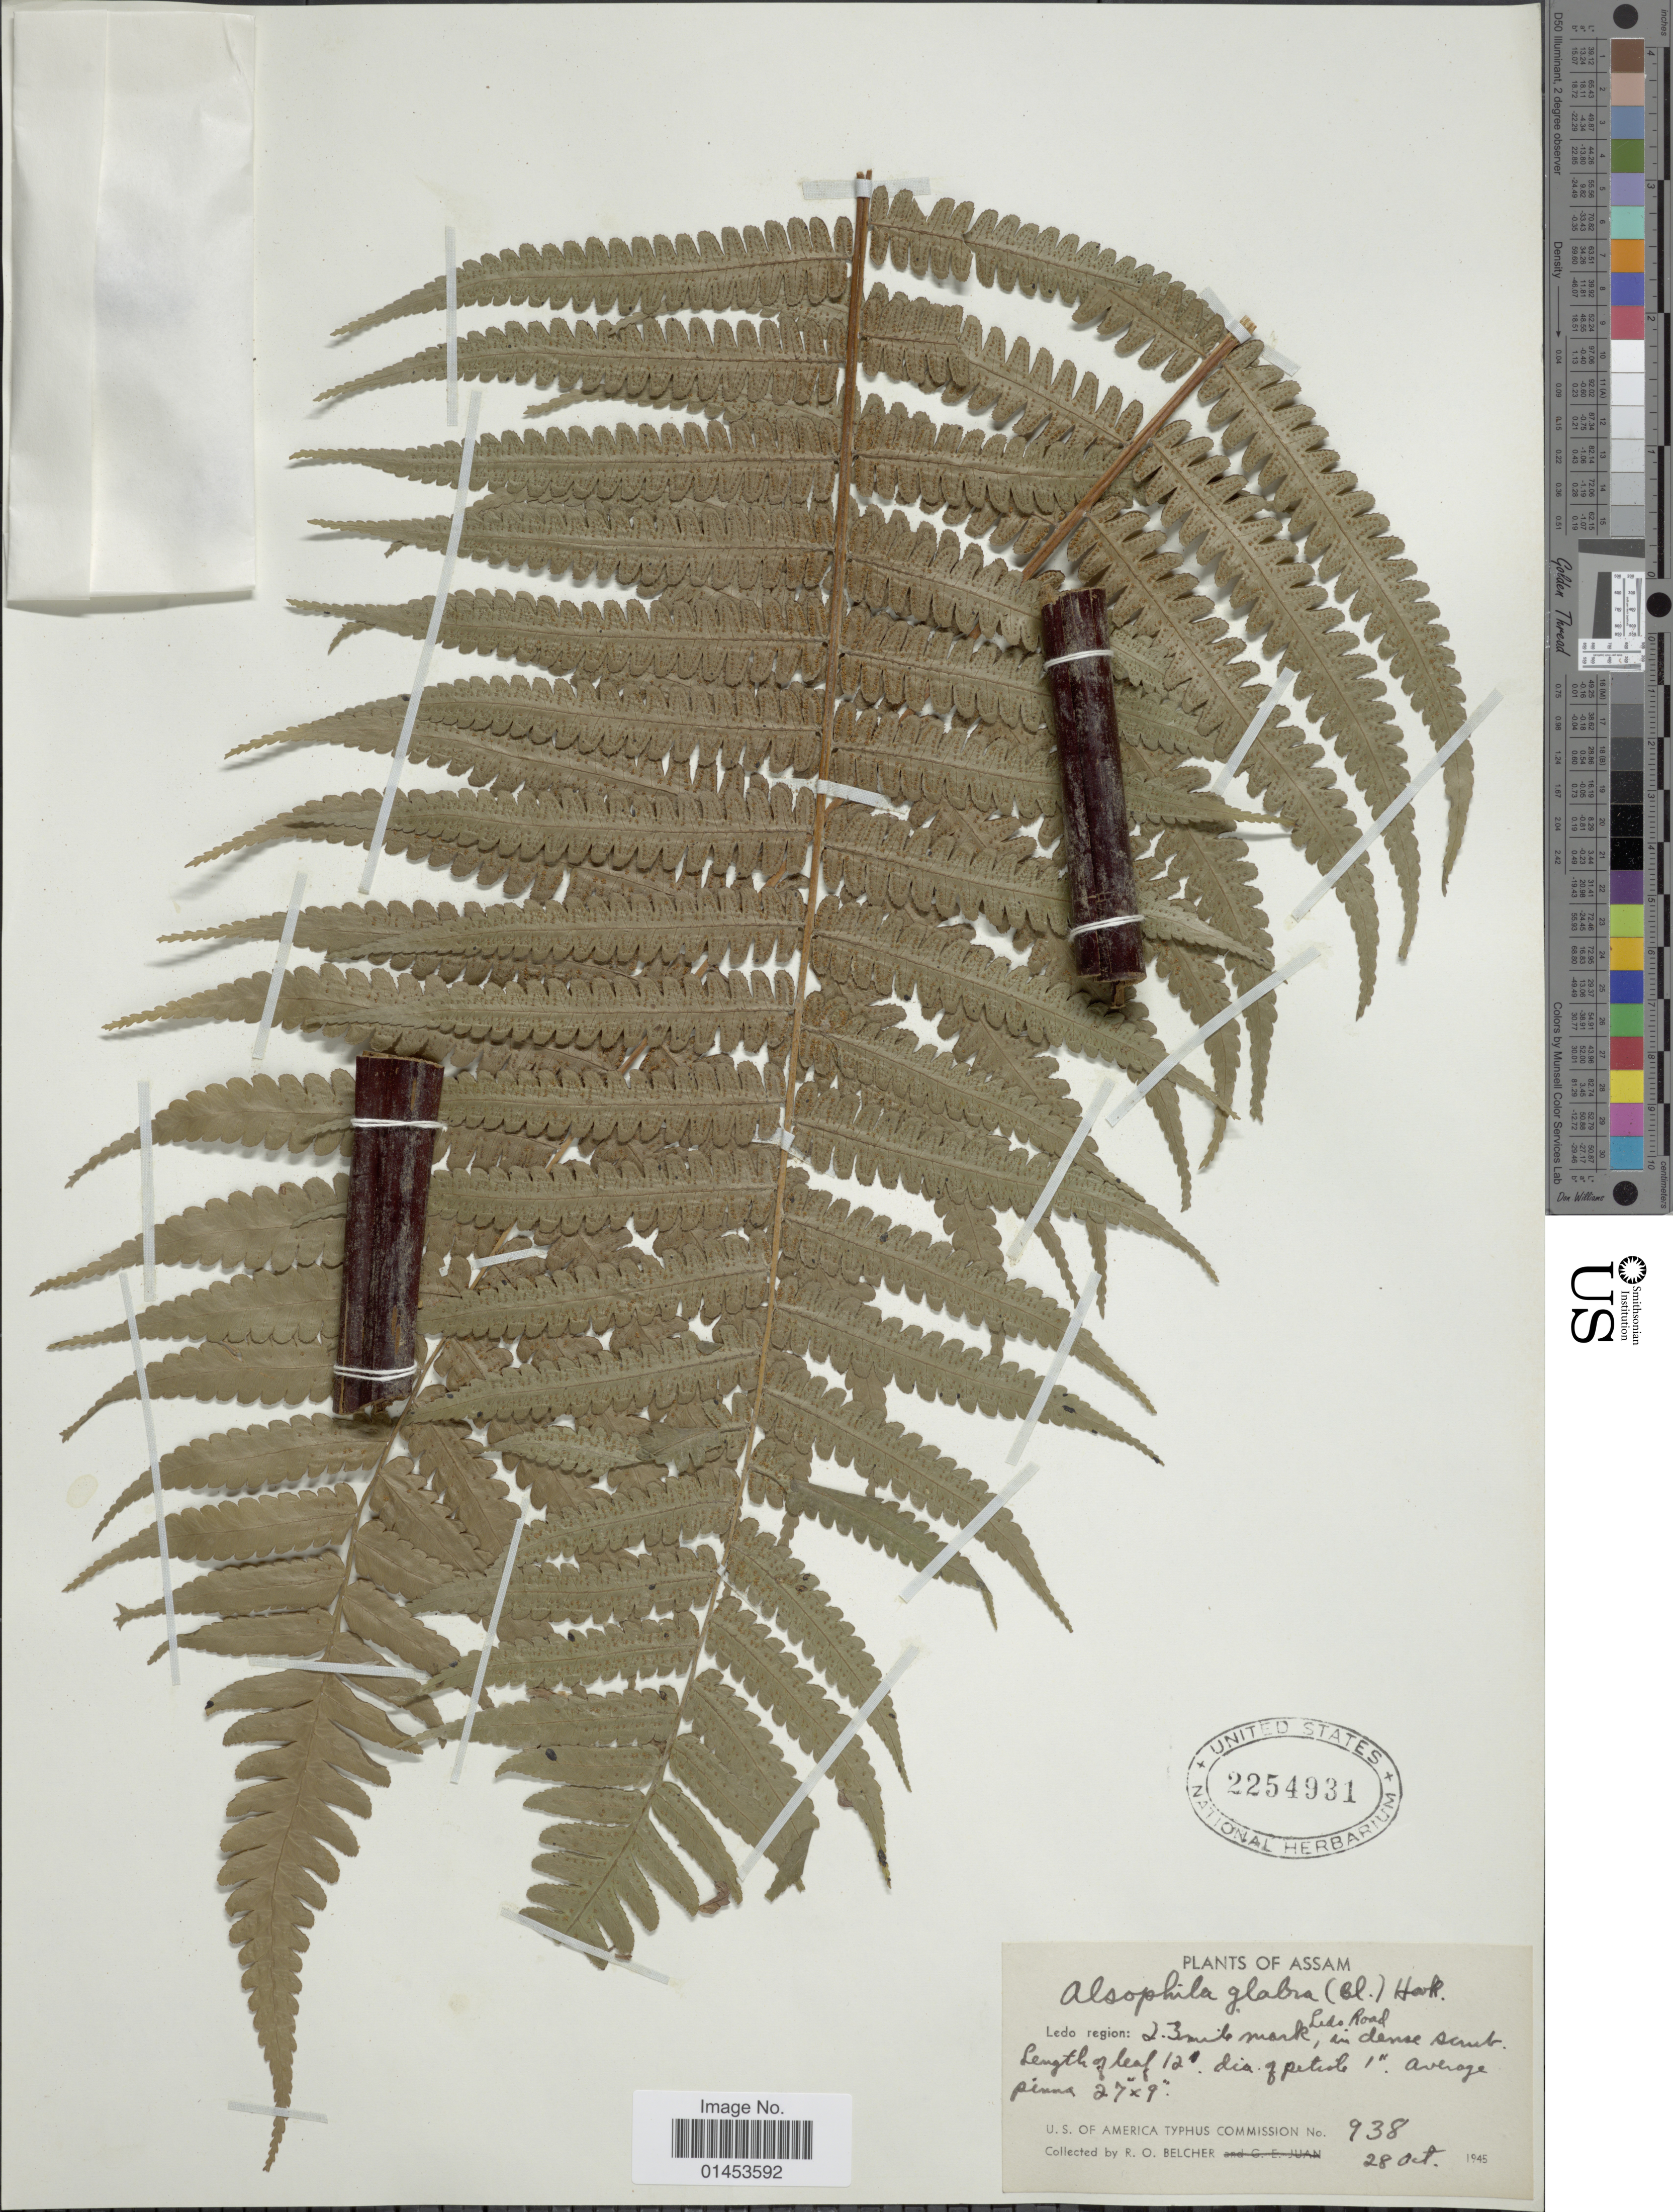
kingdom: Plantae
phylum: Tracheophyta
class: Polypodiopsida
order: Cyatheales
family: Cyatheaceae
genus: Cyathea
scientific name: Cyathea gigantea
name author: (Wall. ex Hook.) Holttum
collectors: R. Belcher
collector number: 938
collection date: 1945-10-28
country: India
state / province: Assam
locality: Assam, Ledo region, 2.3 mile mark, Ledo Road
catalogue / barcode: US 2254931